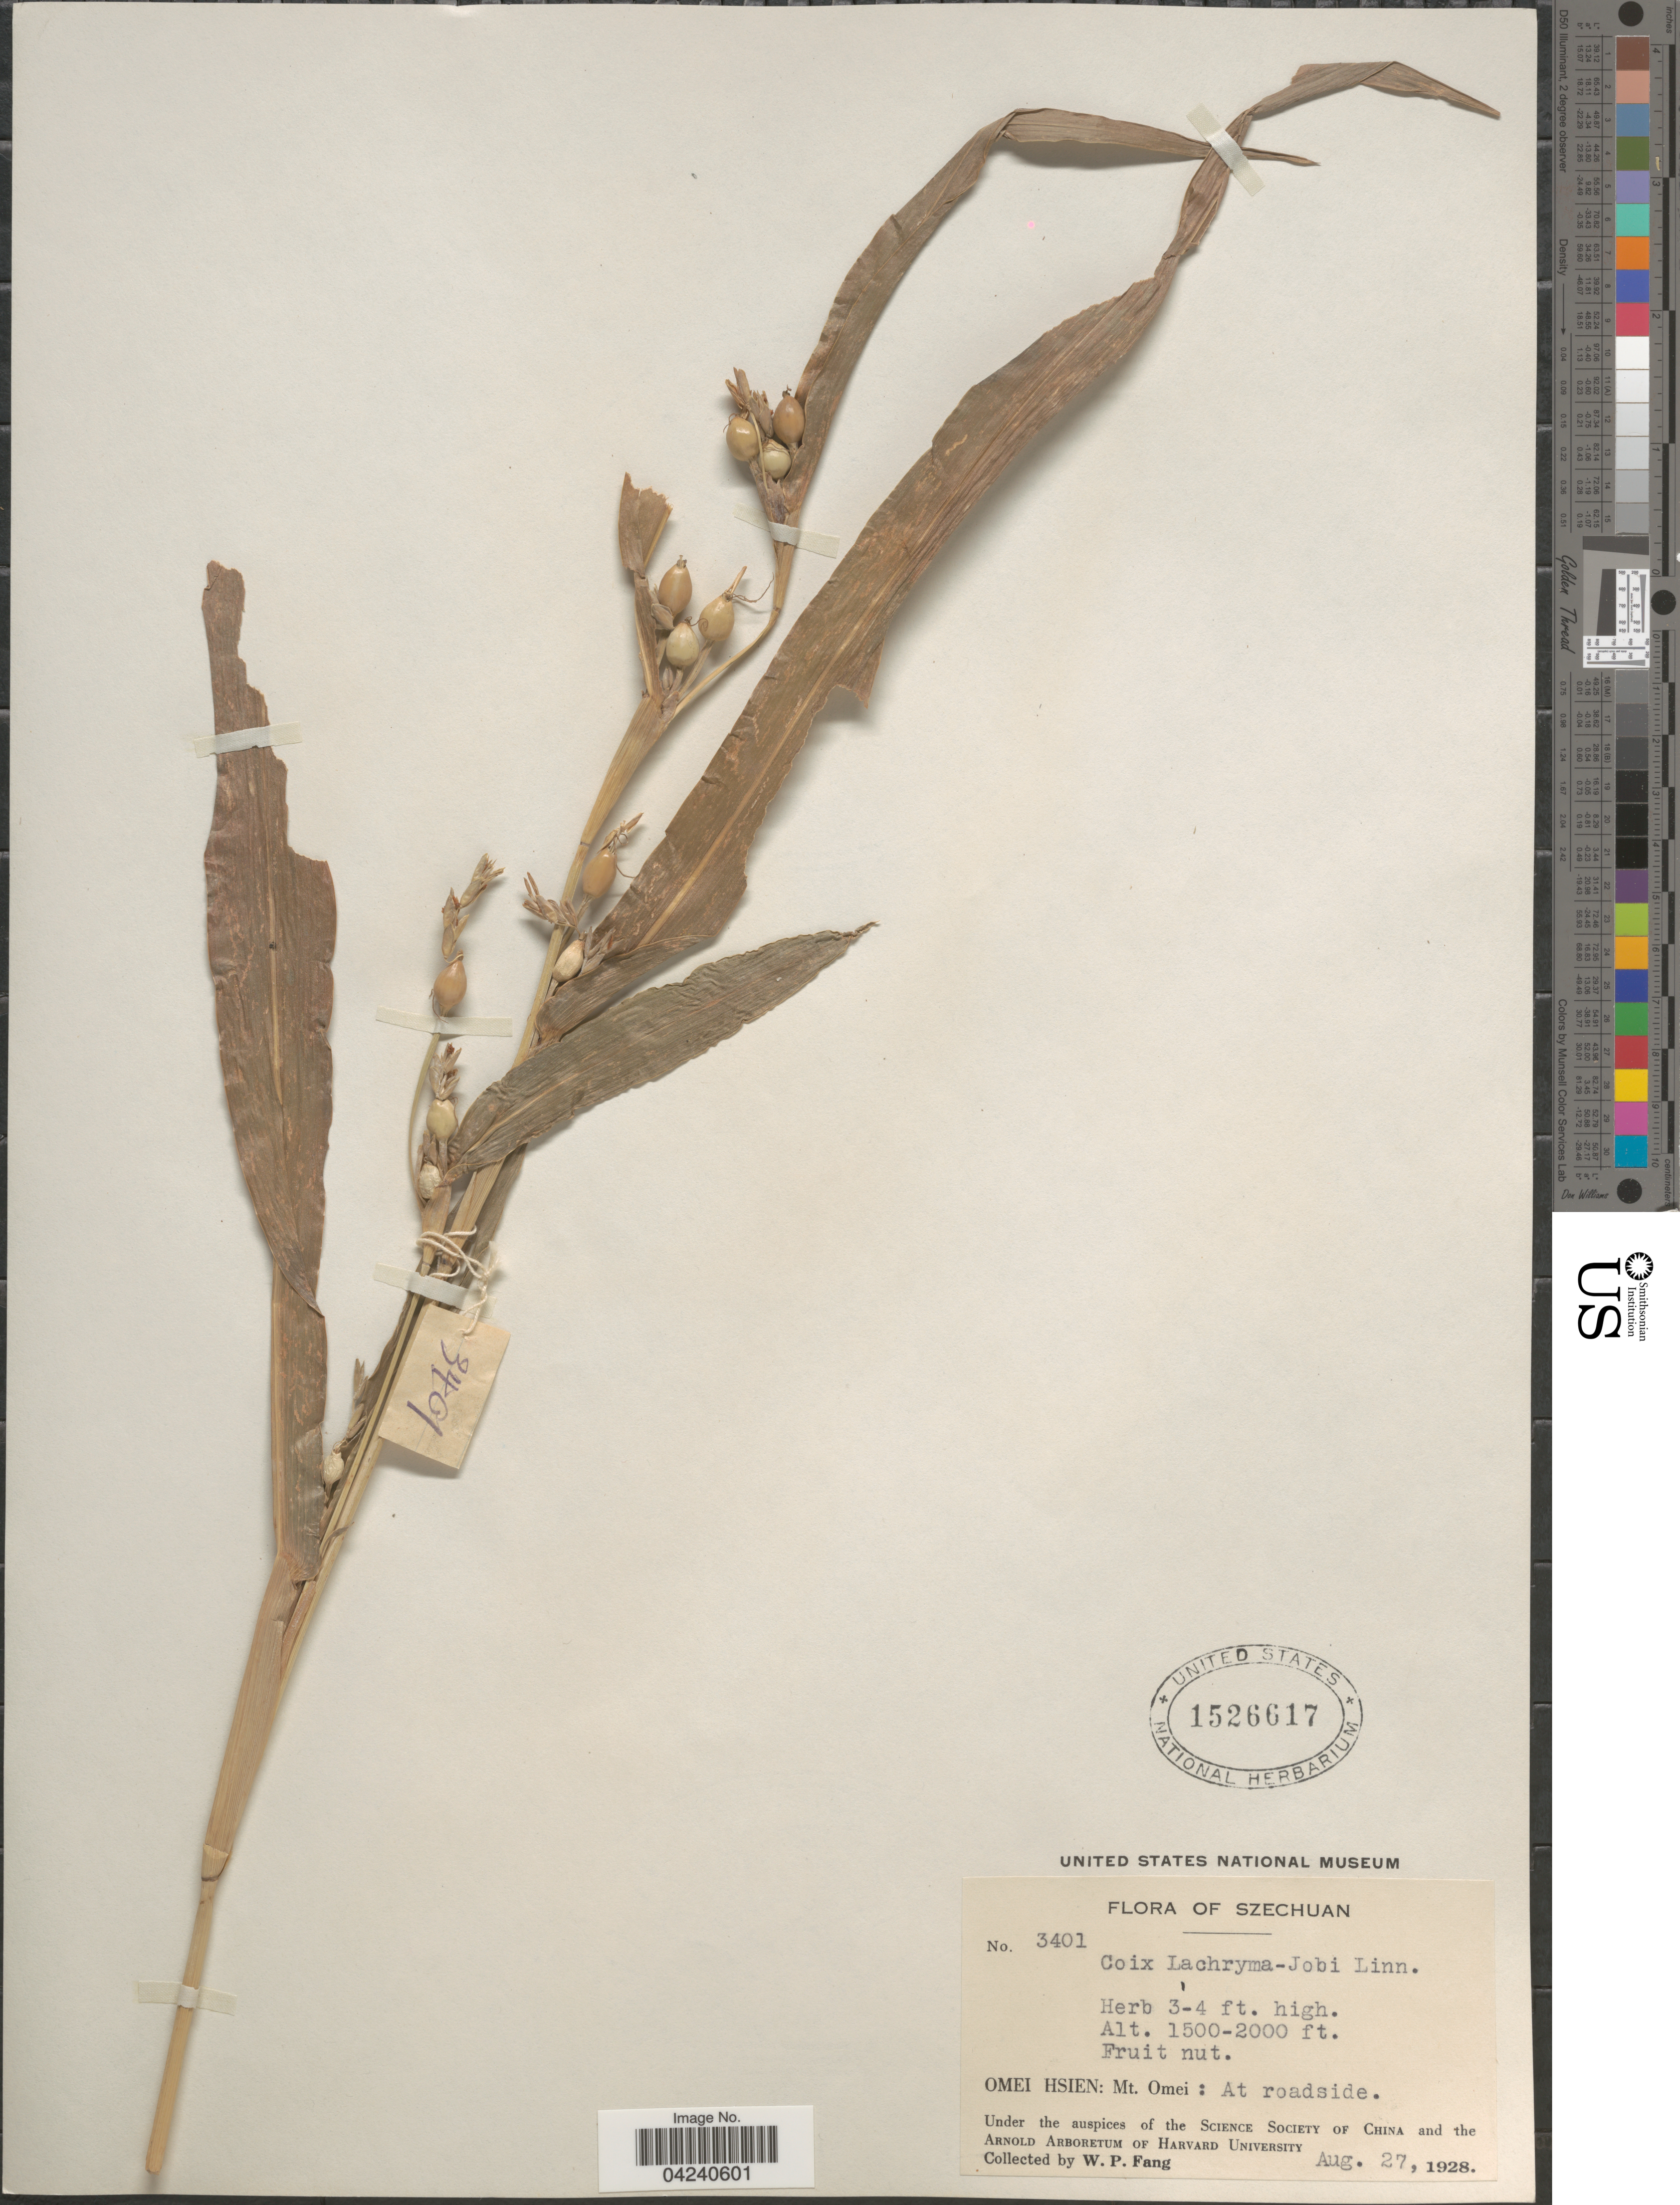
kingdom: Plantae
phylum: Tracheophyta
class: Liliopsida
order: Poales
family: Poaceae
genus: Coix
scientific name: Coix lacryma-jobi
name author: L.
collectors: W. P. Fang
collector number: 3401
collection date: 1928-08-27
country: China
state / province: Sichuan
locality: Szechuan. Omei Hsien: Mt. Omei: At roadside.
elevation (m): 457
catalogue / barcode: US 1526617